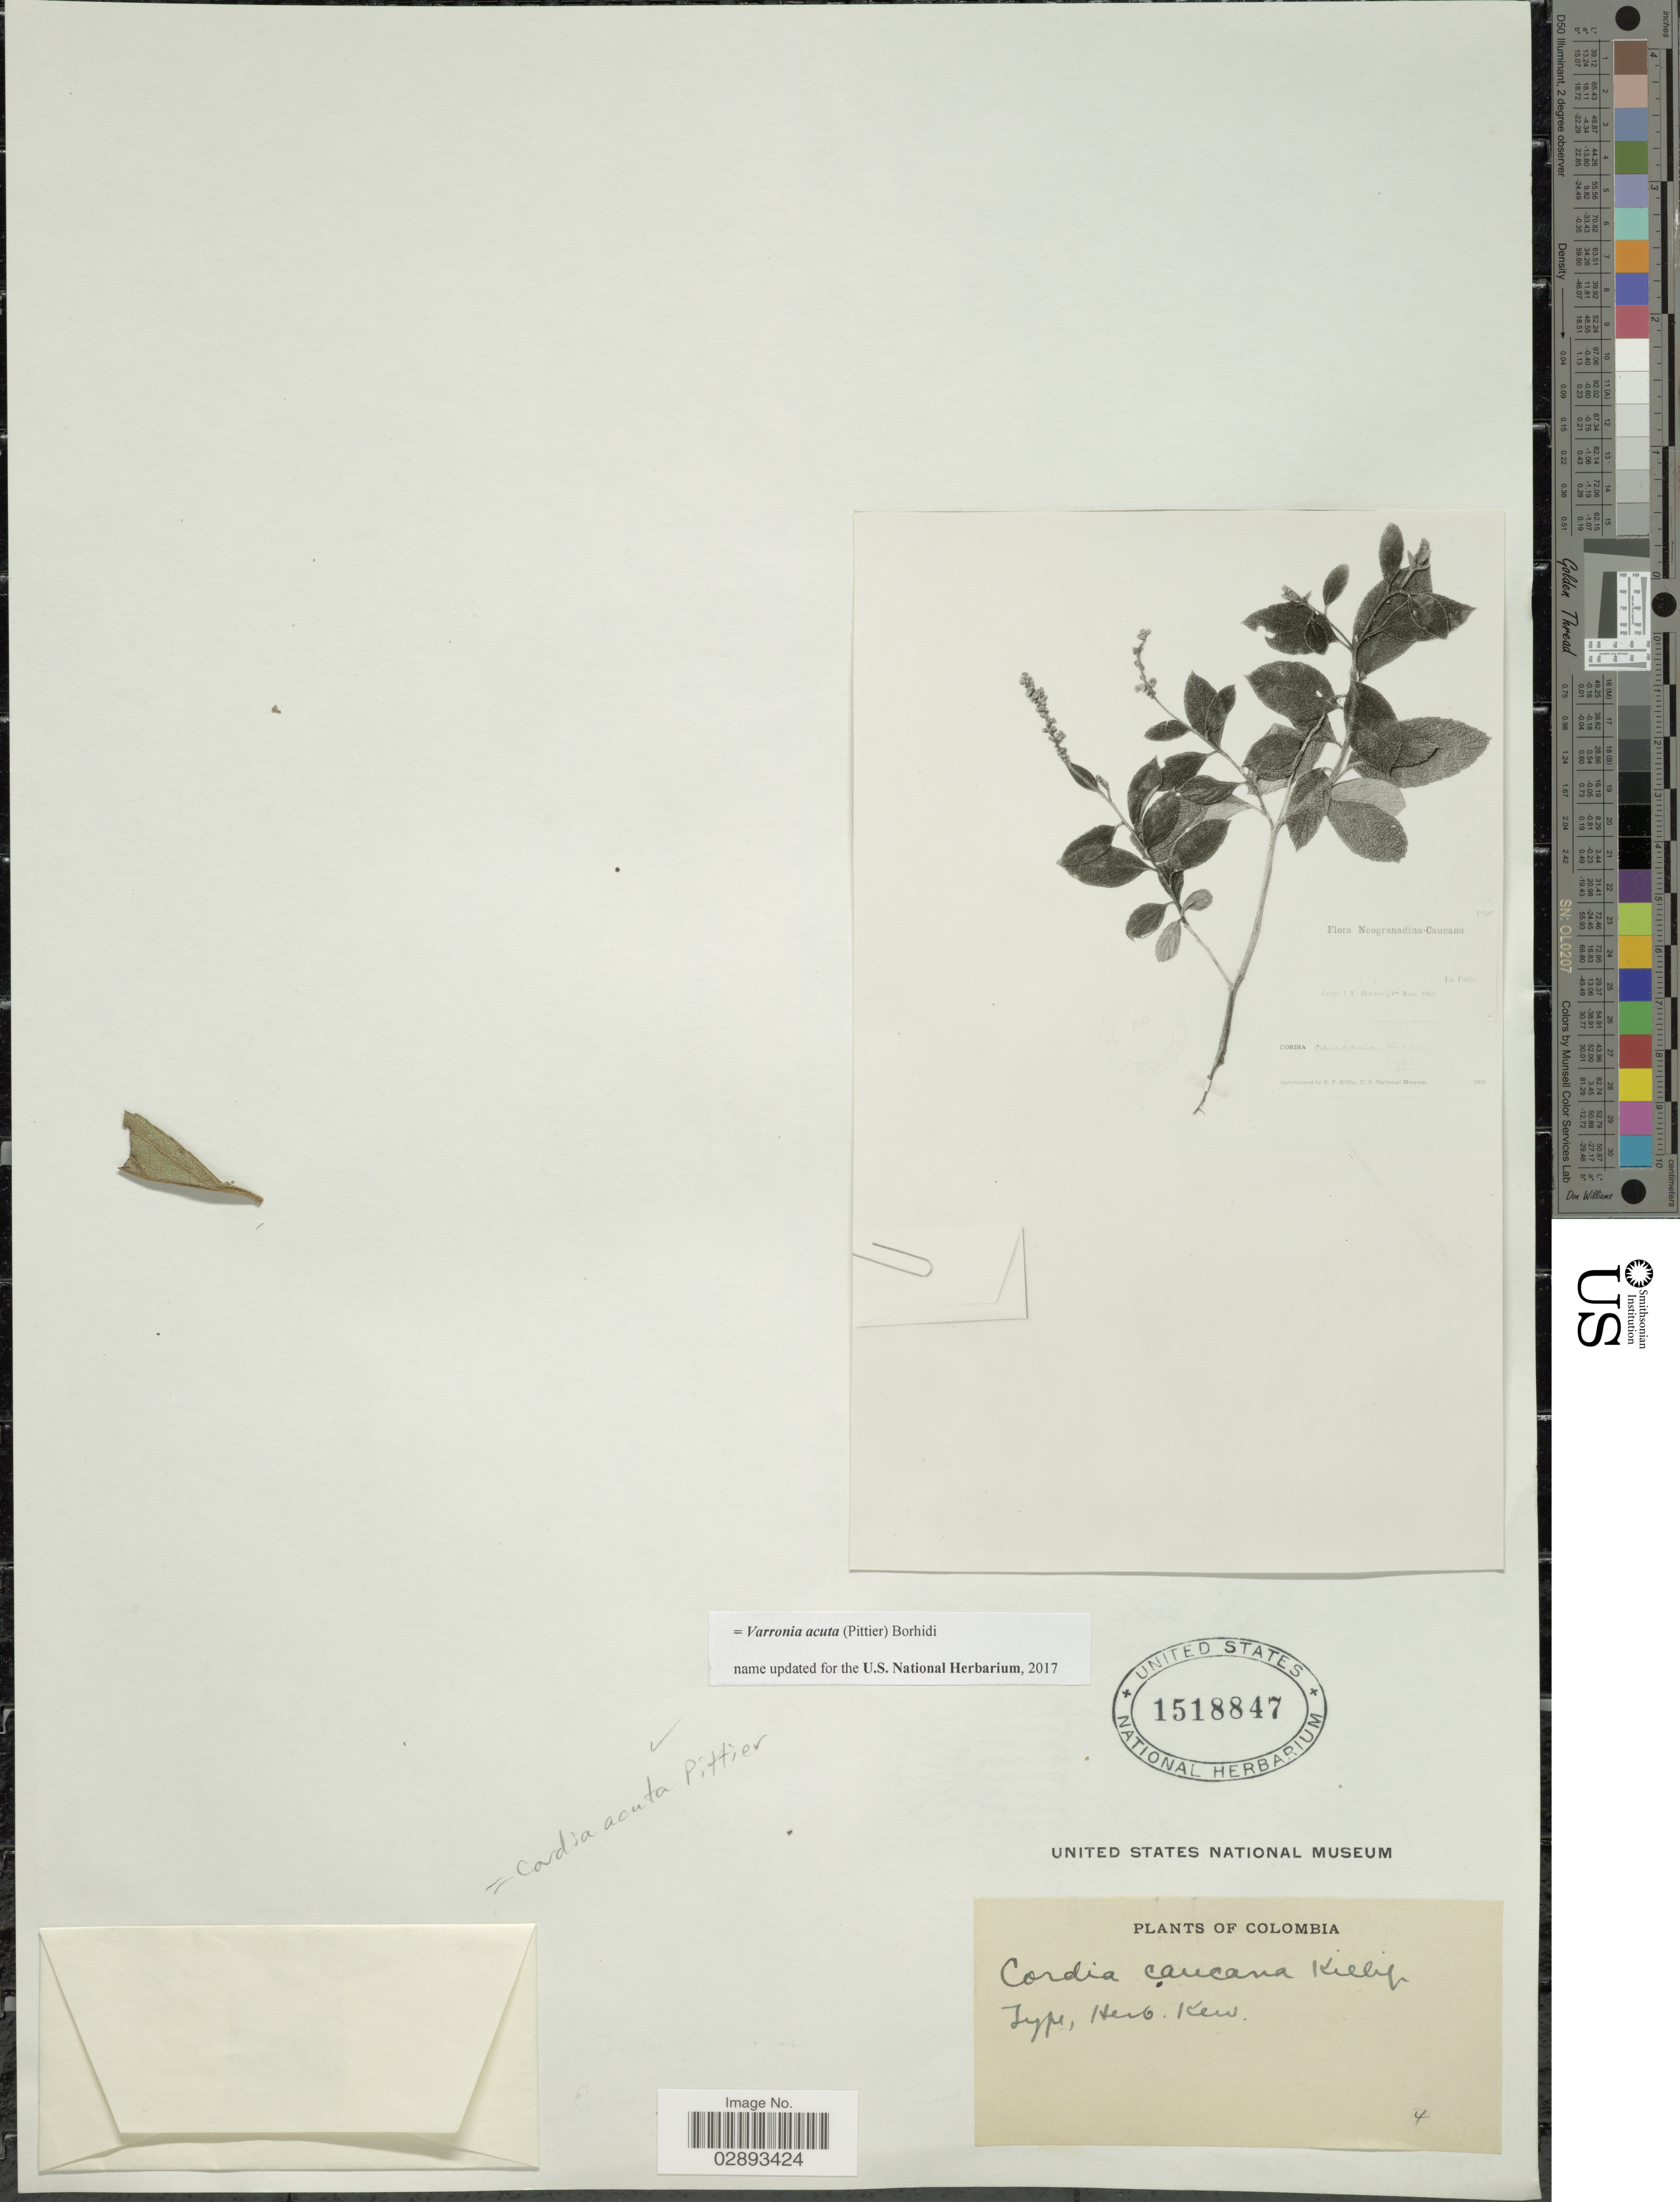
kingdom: Plantae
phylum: Tracheophyta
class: Magnoliopsida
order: Boraginales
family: Cordiaceae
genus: Varronia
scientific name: Varronia acuta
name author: (Pittier) Borhidi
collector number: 4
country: Colombia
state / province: Cauca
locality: Neogranadina-Caucana, La Paila.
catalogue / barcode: US 1518847